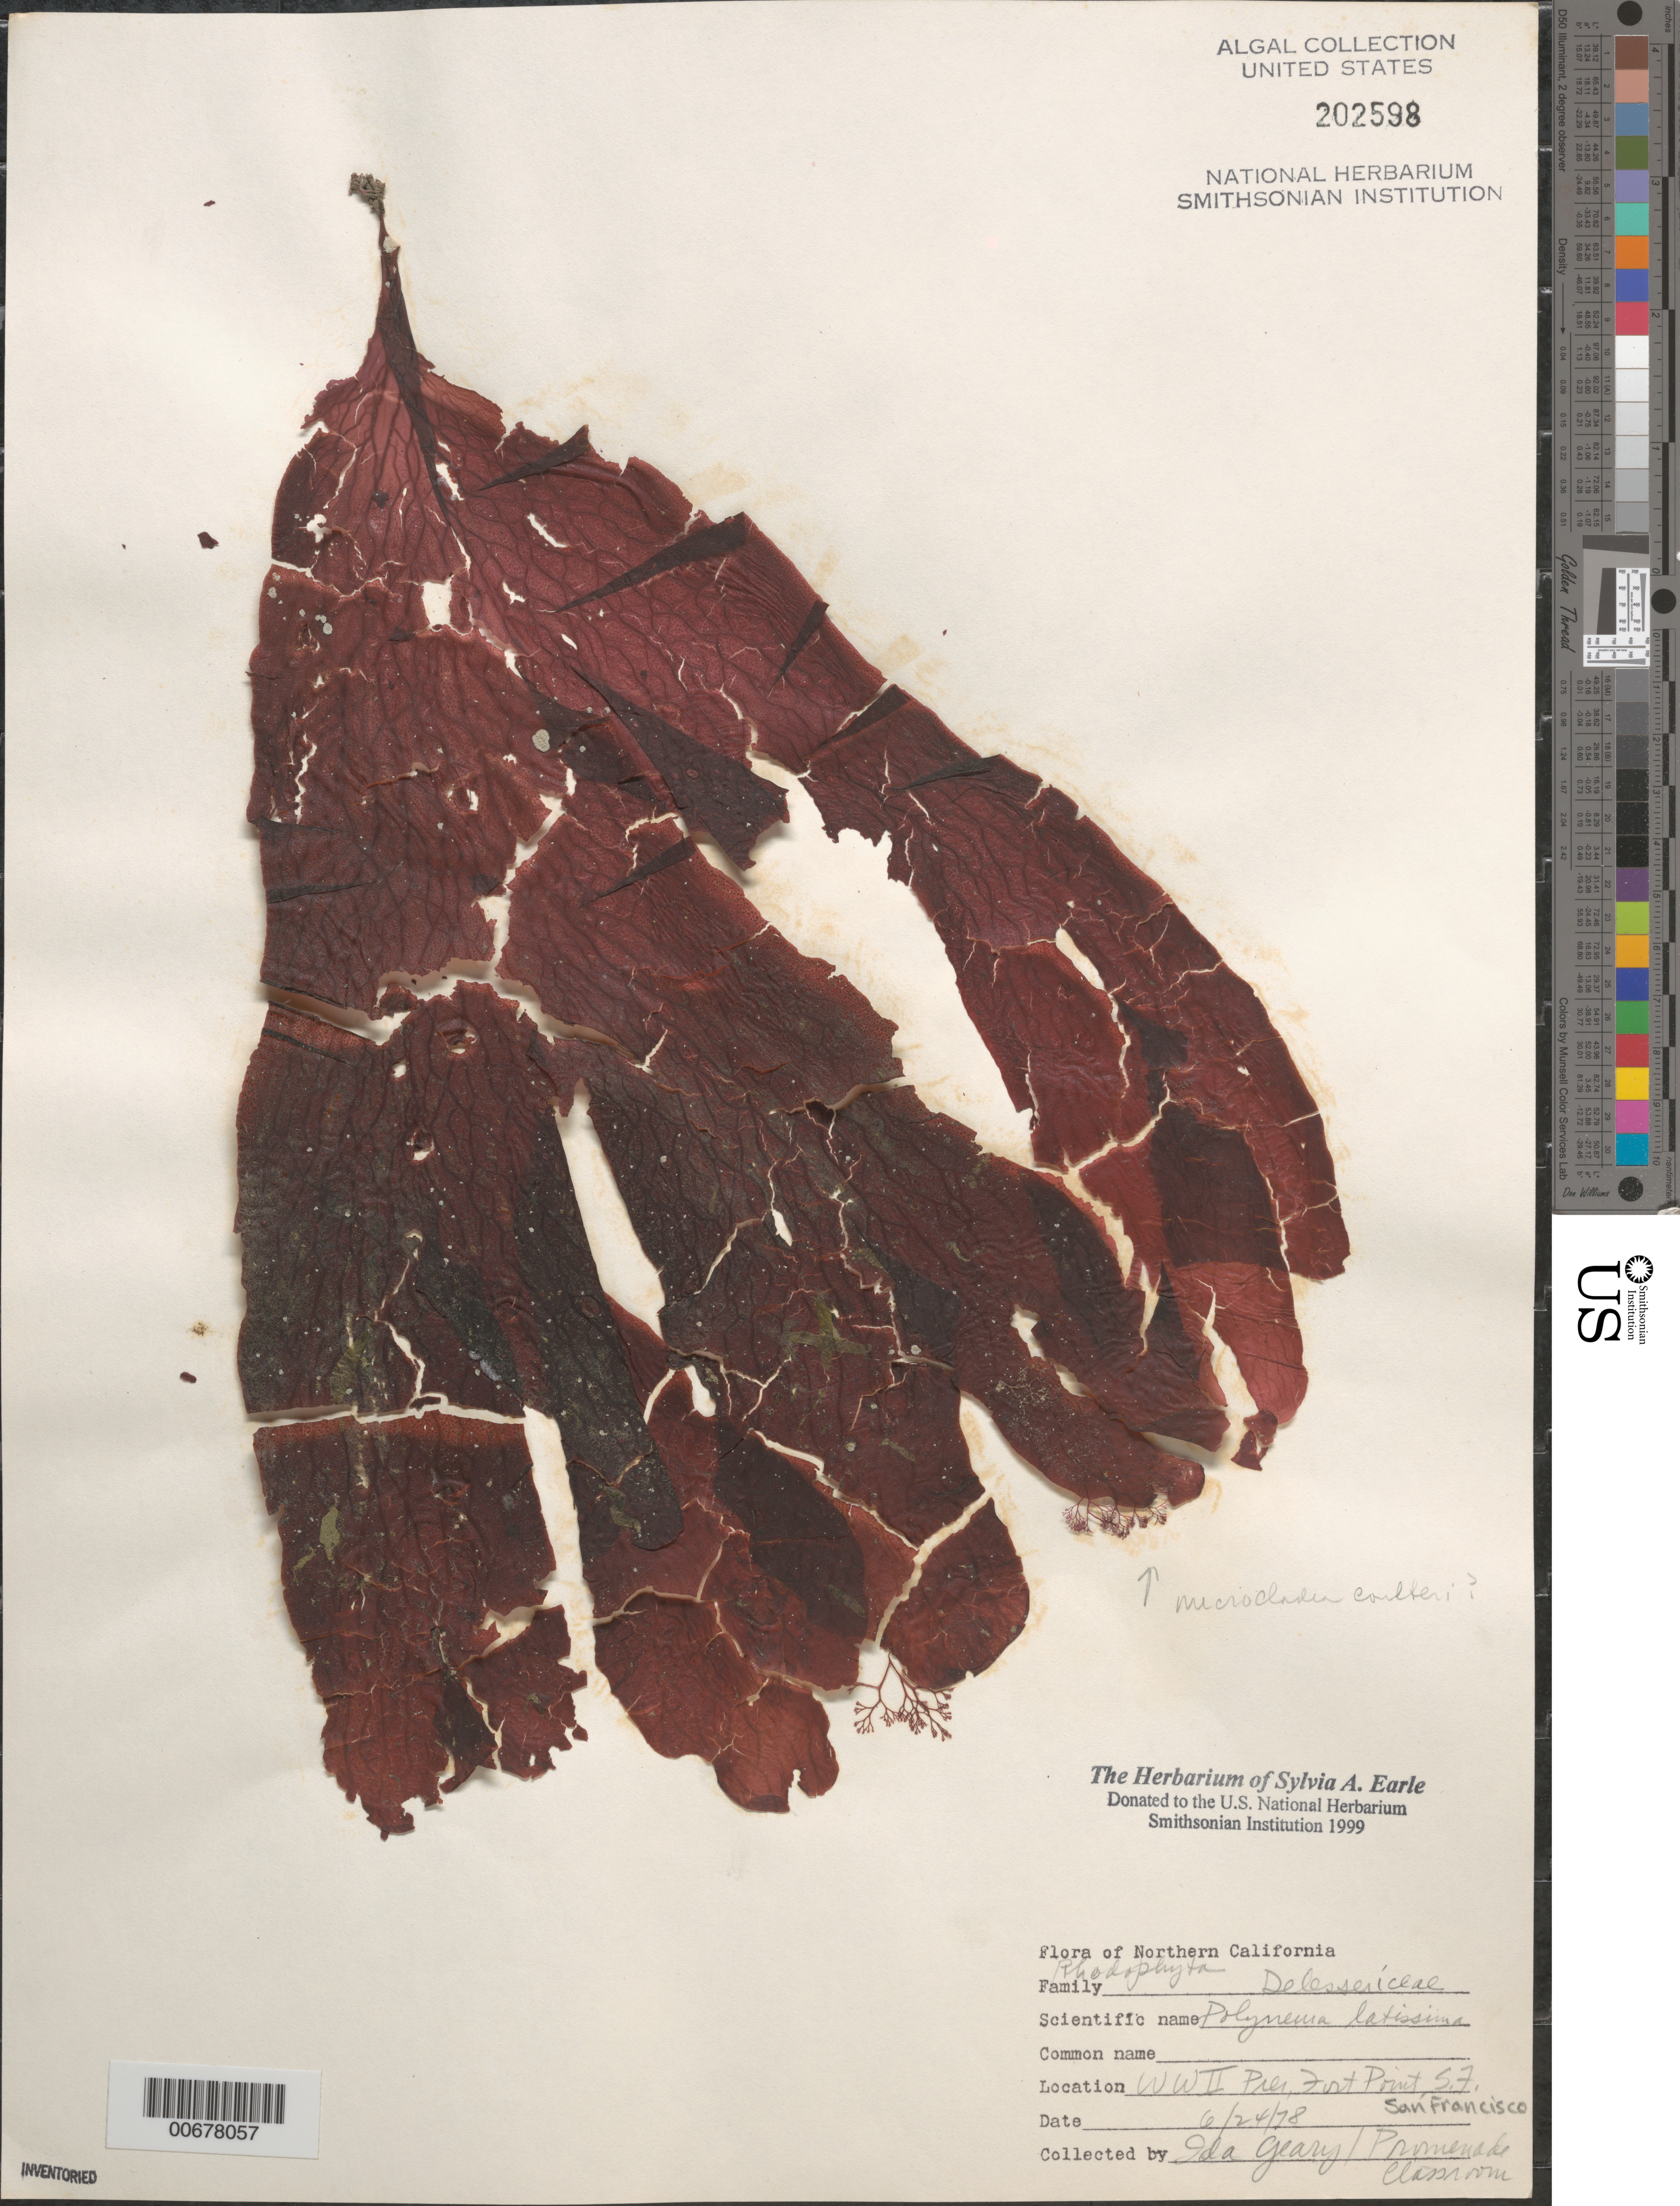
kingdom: Plantae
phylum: Rhodophyta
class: Florideophyceae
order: Halymeniales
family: Halymeniaceae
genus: Grateloupia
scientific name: Grateloupia clarionensis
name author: (Setchell & N.L. Gardner) S. Kawaguchi & H.W. Wang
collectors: I. Geary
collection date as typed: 24 Jun 1978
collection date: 1978-06-24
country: United States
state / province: California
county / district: San Francisco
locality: San Francisco, Fort Point, World War II Pier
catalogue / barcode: US 202598